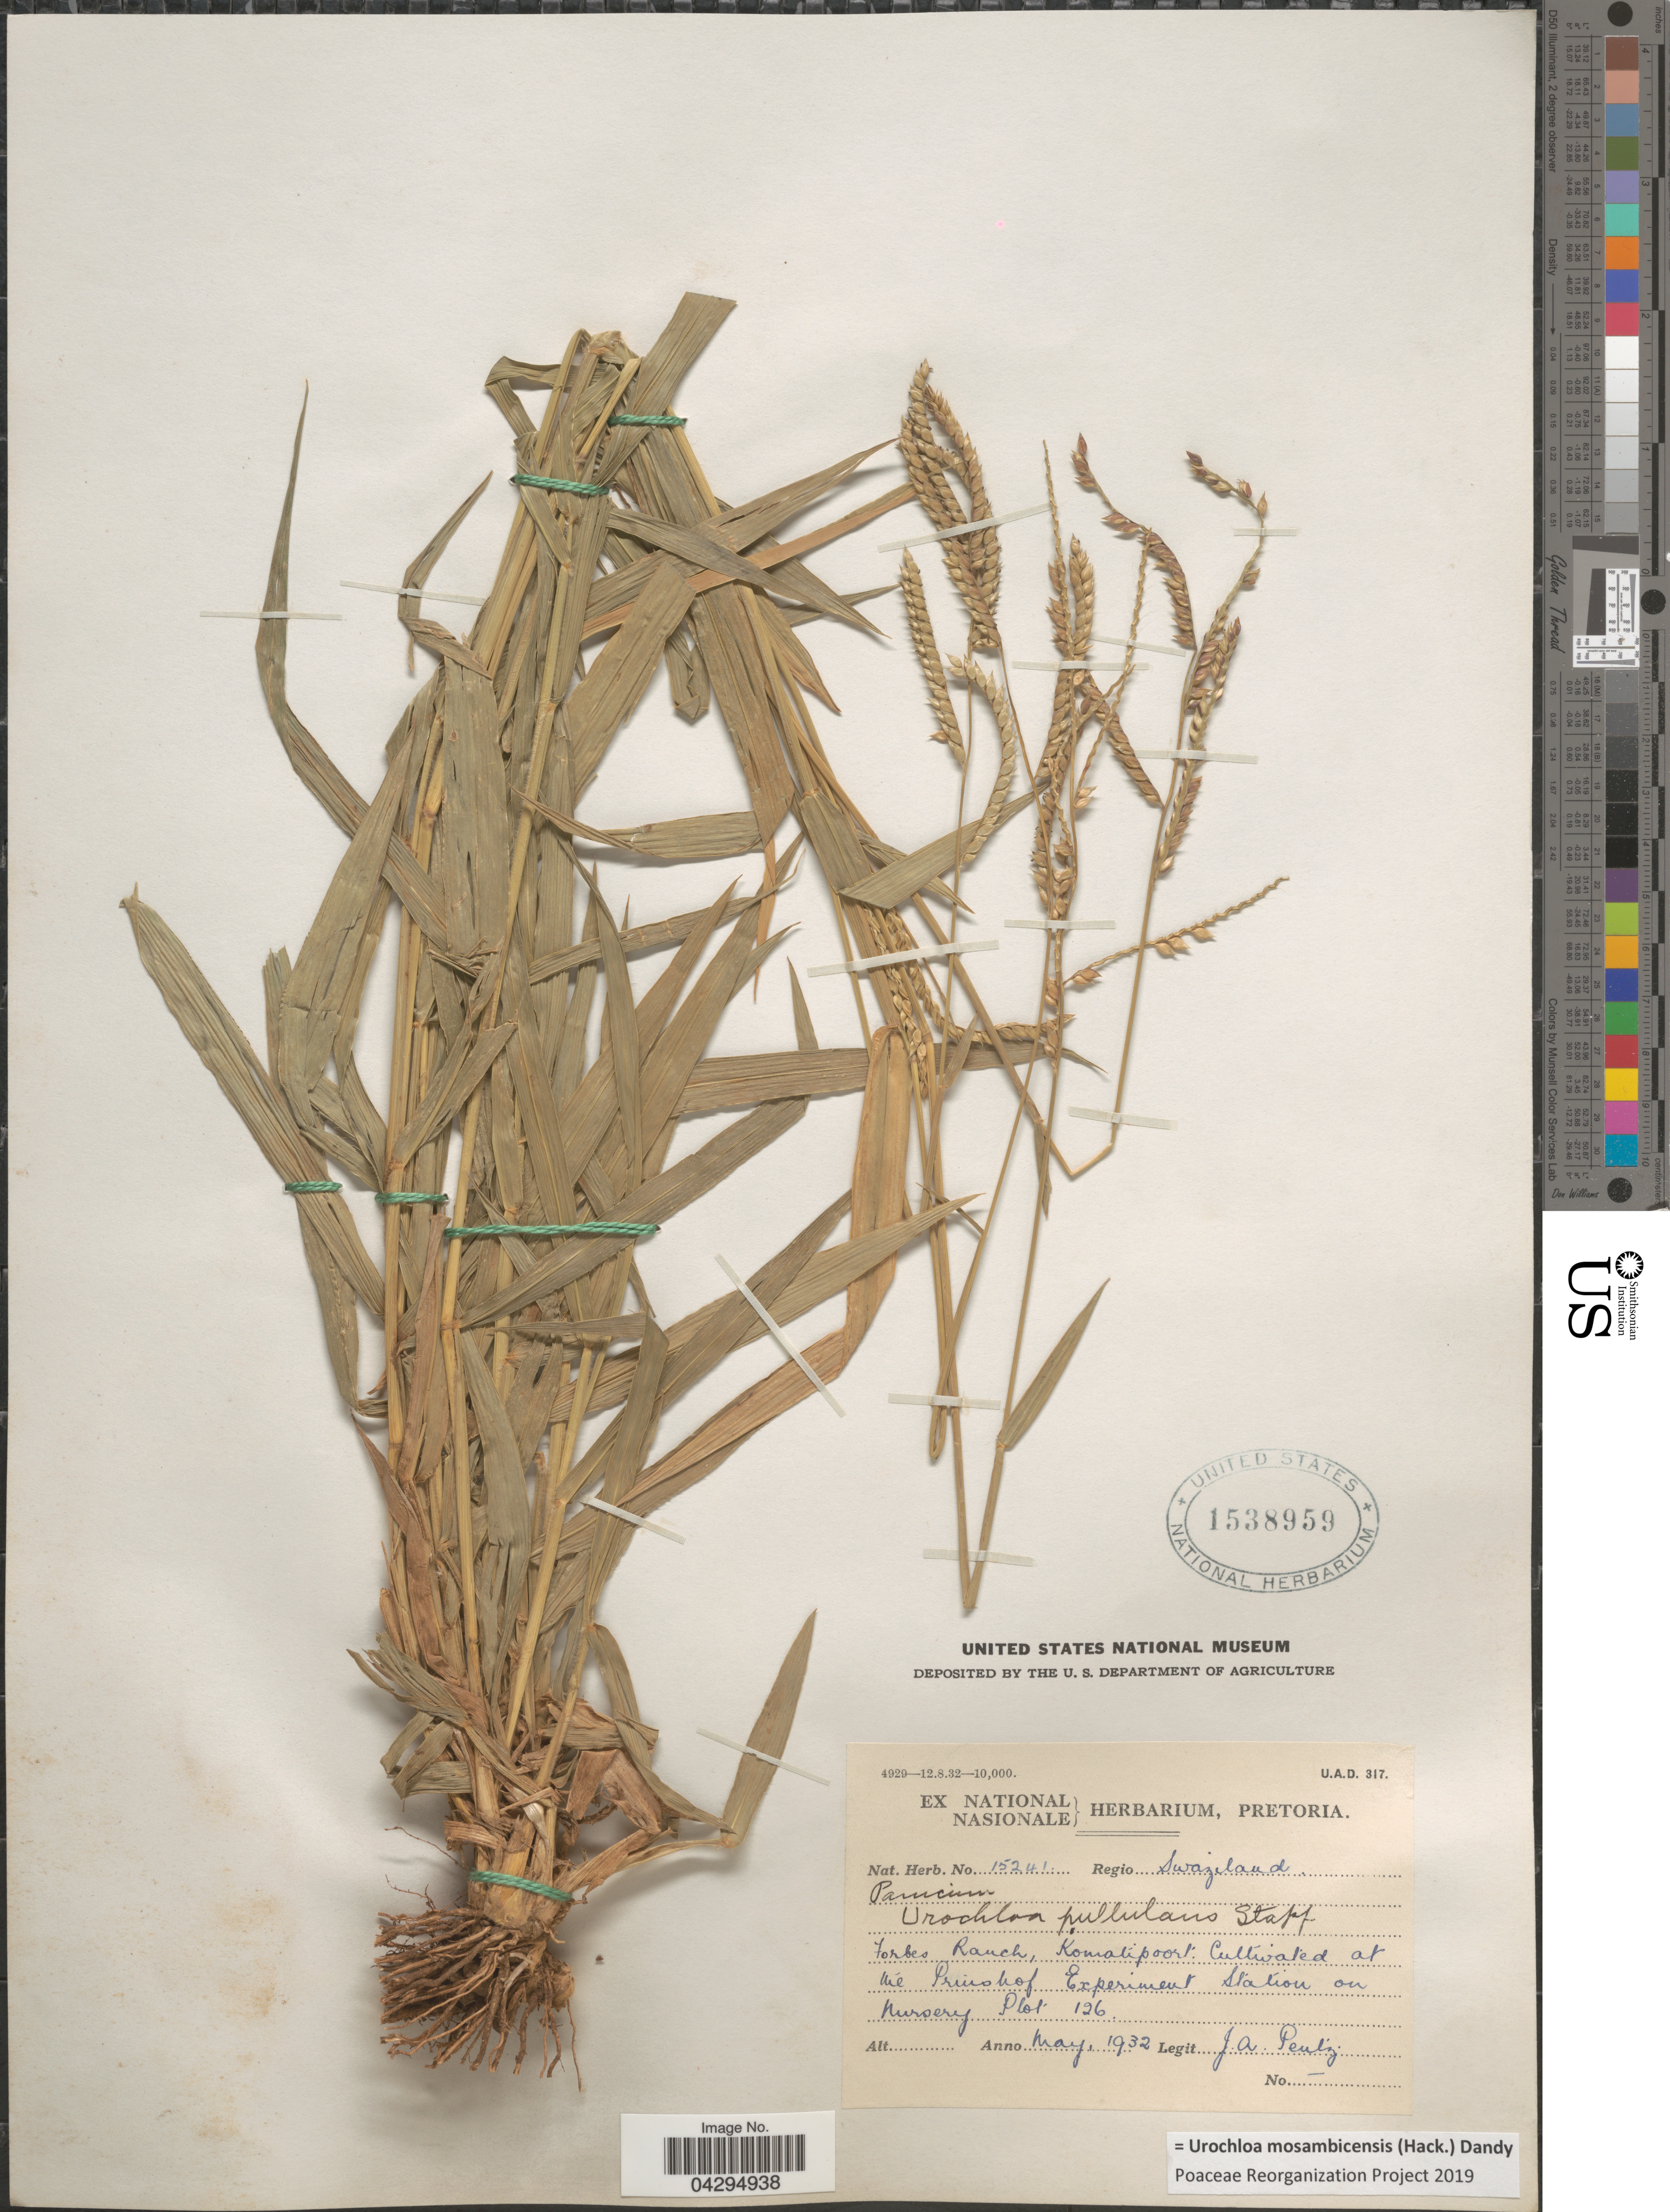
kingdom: Plantae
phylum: Tracheophyta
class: Liliopsida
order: Poales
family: Poaceae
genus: Urochloa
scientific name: Urochloa mosambicensis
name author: (Hack.) Dandy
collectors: J. Pentz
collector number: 15241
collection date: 1932-05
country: Eswatini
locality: Regio Swaziland. At the Prinshof Experiment Station on Nursery Plot 126.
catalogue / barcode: US 1538959